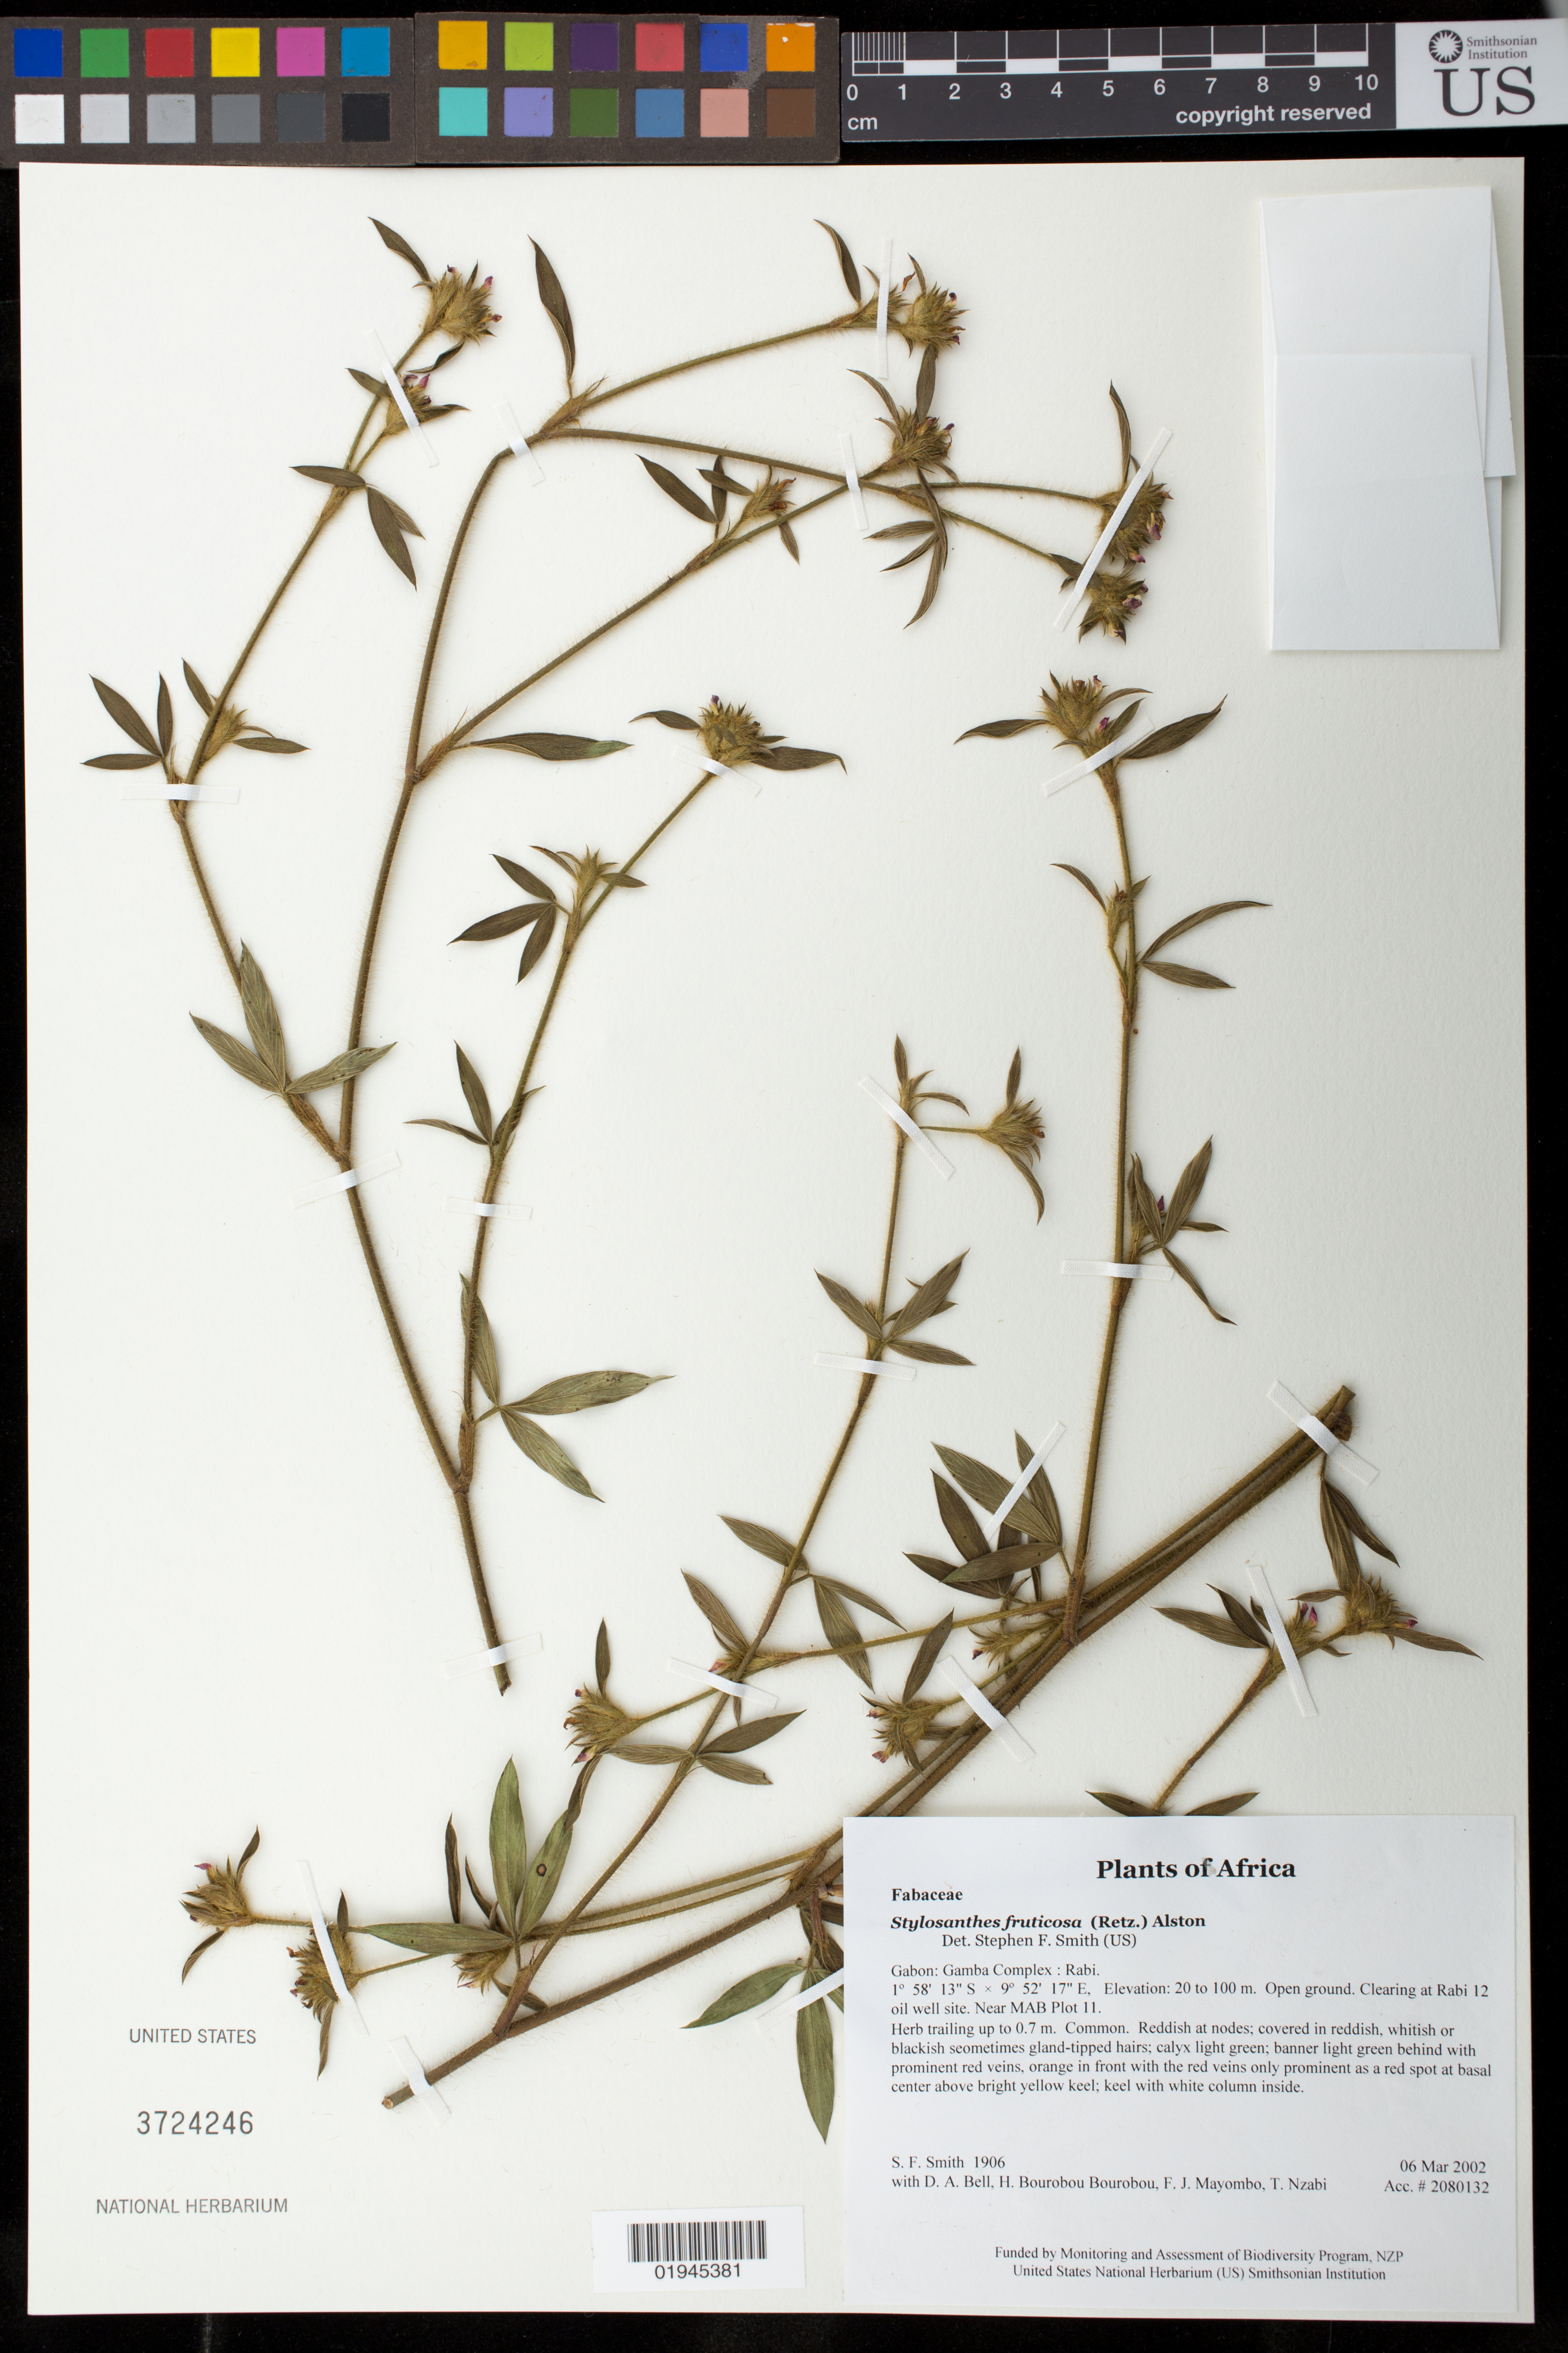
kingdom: Plantae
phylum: Tracheophyta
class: Magnoliopsida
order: Fabales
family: Fabaceae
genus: Stylosanthes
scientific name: Stylosanthes fruticosa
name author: (Retz.) Alston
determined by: Smith, Stephen F., (US), NMNH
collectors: S.F. Smith, D. A. Bell, H. Bourobou Bourobou & F. J. Mayombo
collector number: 1906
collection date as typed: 06 Mar 2002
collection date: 2002-03-06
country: Gabon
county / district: Gamba Complex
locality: Rabi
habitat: Open ground. Clearing at Rabi 12 oil well site. Near MAB Plot 11.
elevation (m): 20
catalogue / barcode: US 3724246